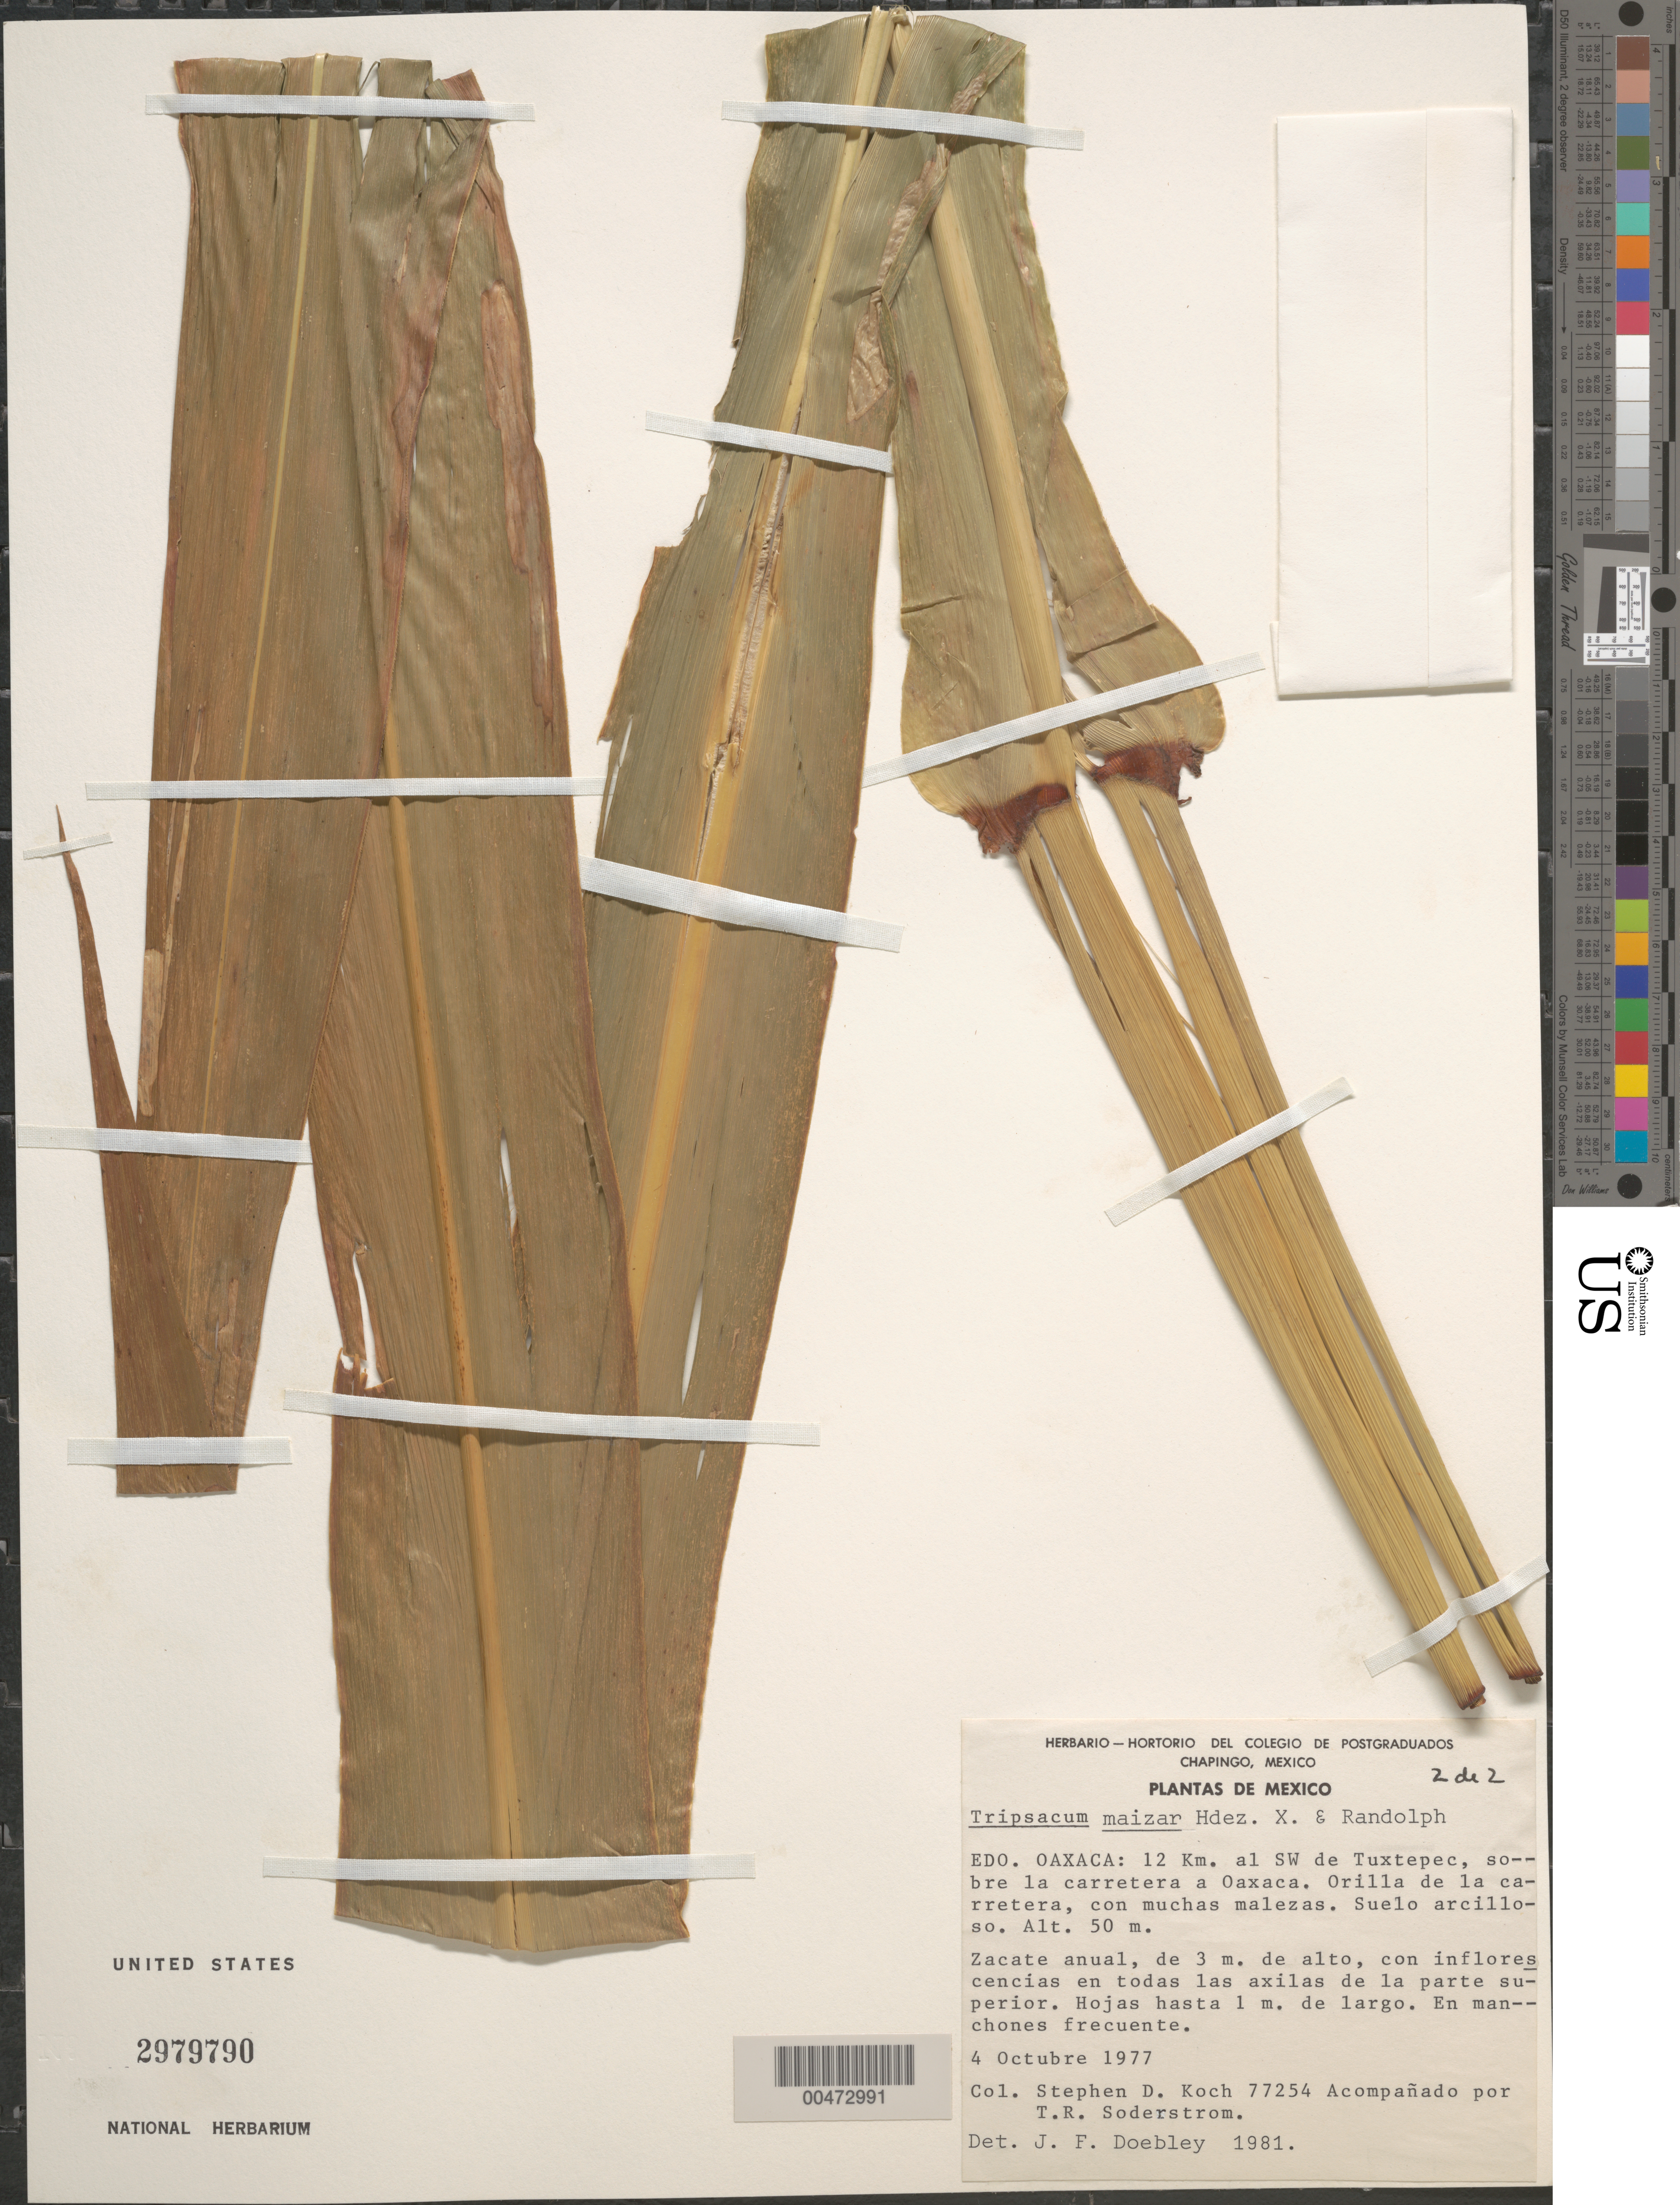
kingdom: Plantae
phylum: Tracheophyta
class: Liliopsida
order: Poales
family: Poaceae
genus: Tripsacum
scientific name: Tripsacum maizar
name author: Hern.-Xol. & Randolph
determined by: Doebley, John F.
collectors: S. D. Koch & T. R. Soderstrom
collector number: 77254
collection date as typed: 4 Oct 1977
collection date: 1977-10-04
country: Mexico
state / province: Oaxaca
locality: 12 km SW of Tuxtepec, along the hwy to Oaxaca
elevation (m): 50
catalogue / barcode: US 2979790